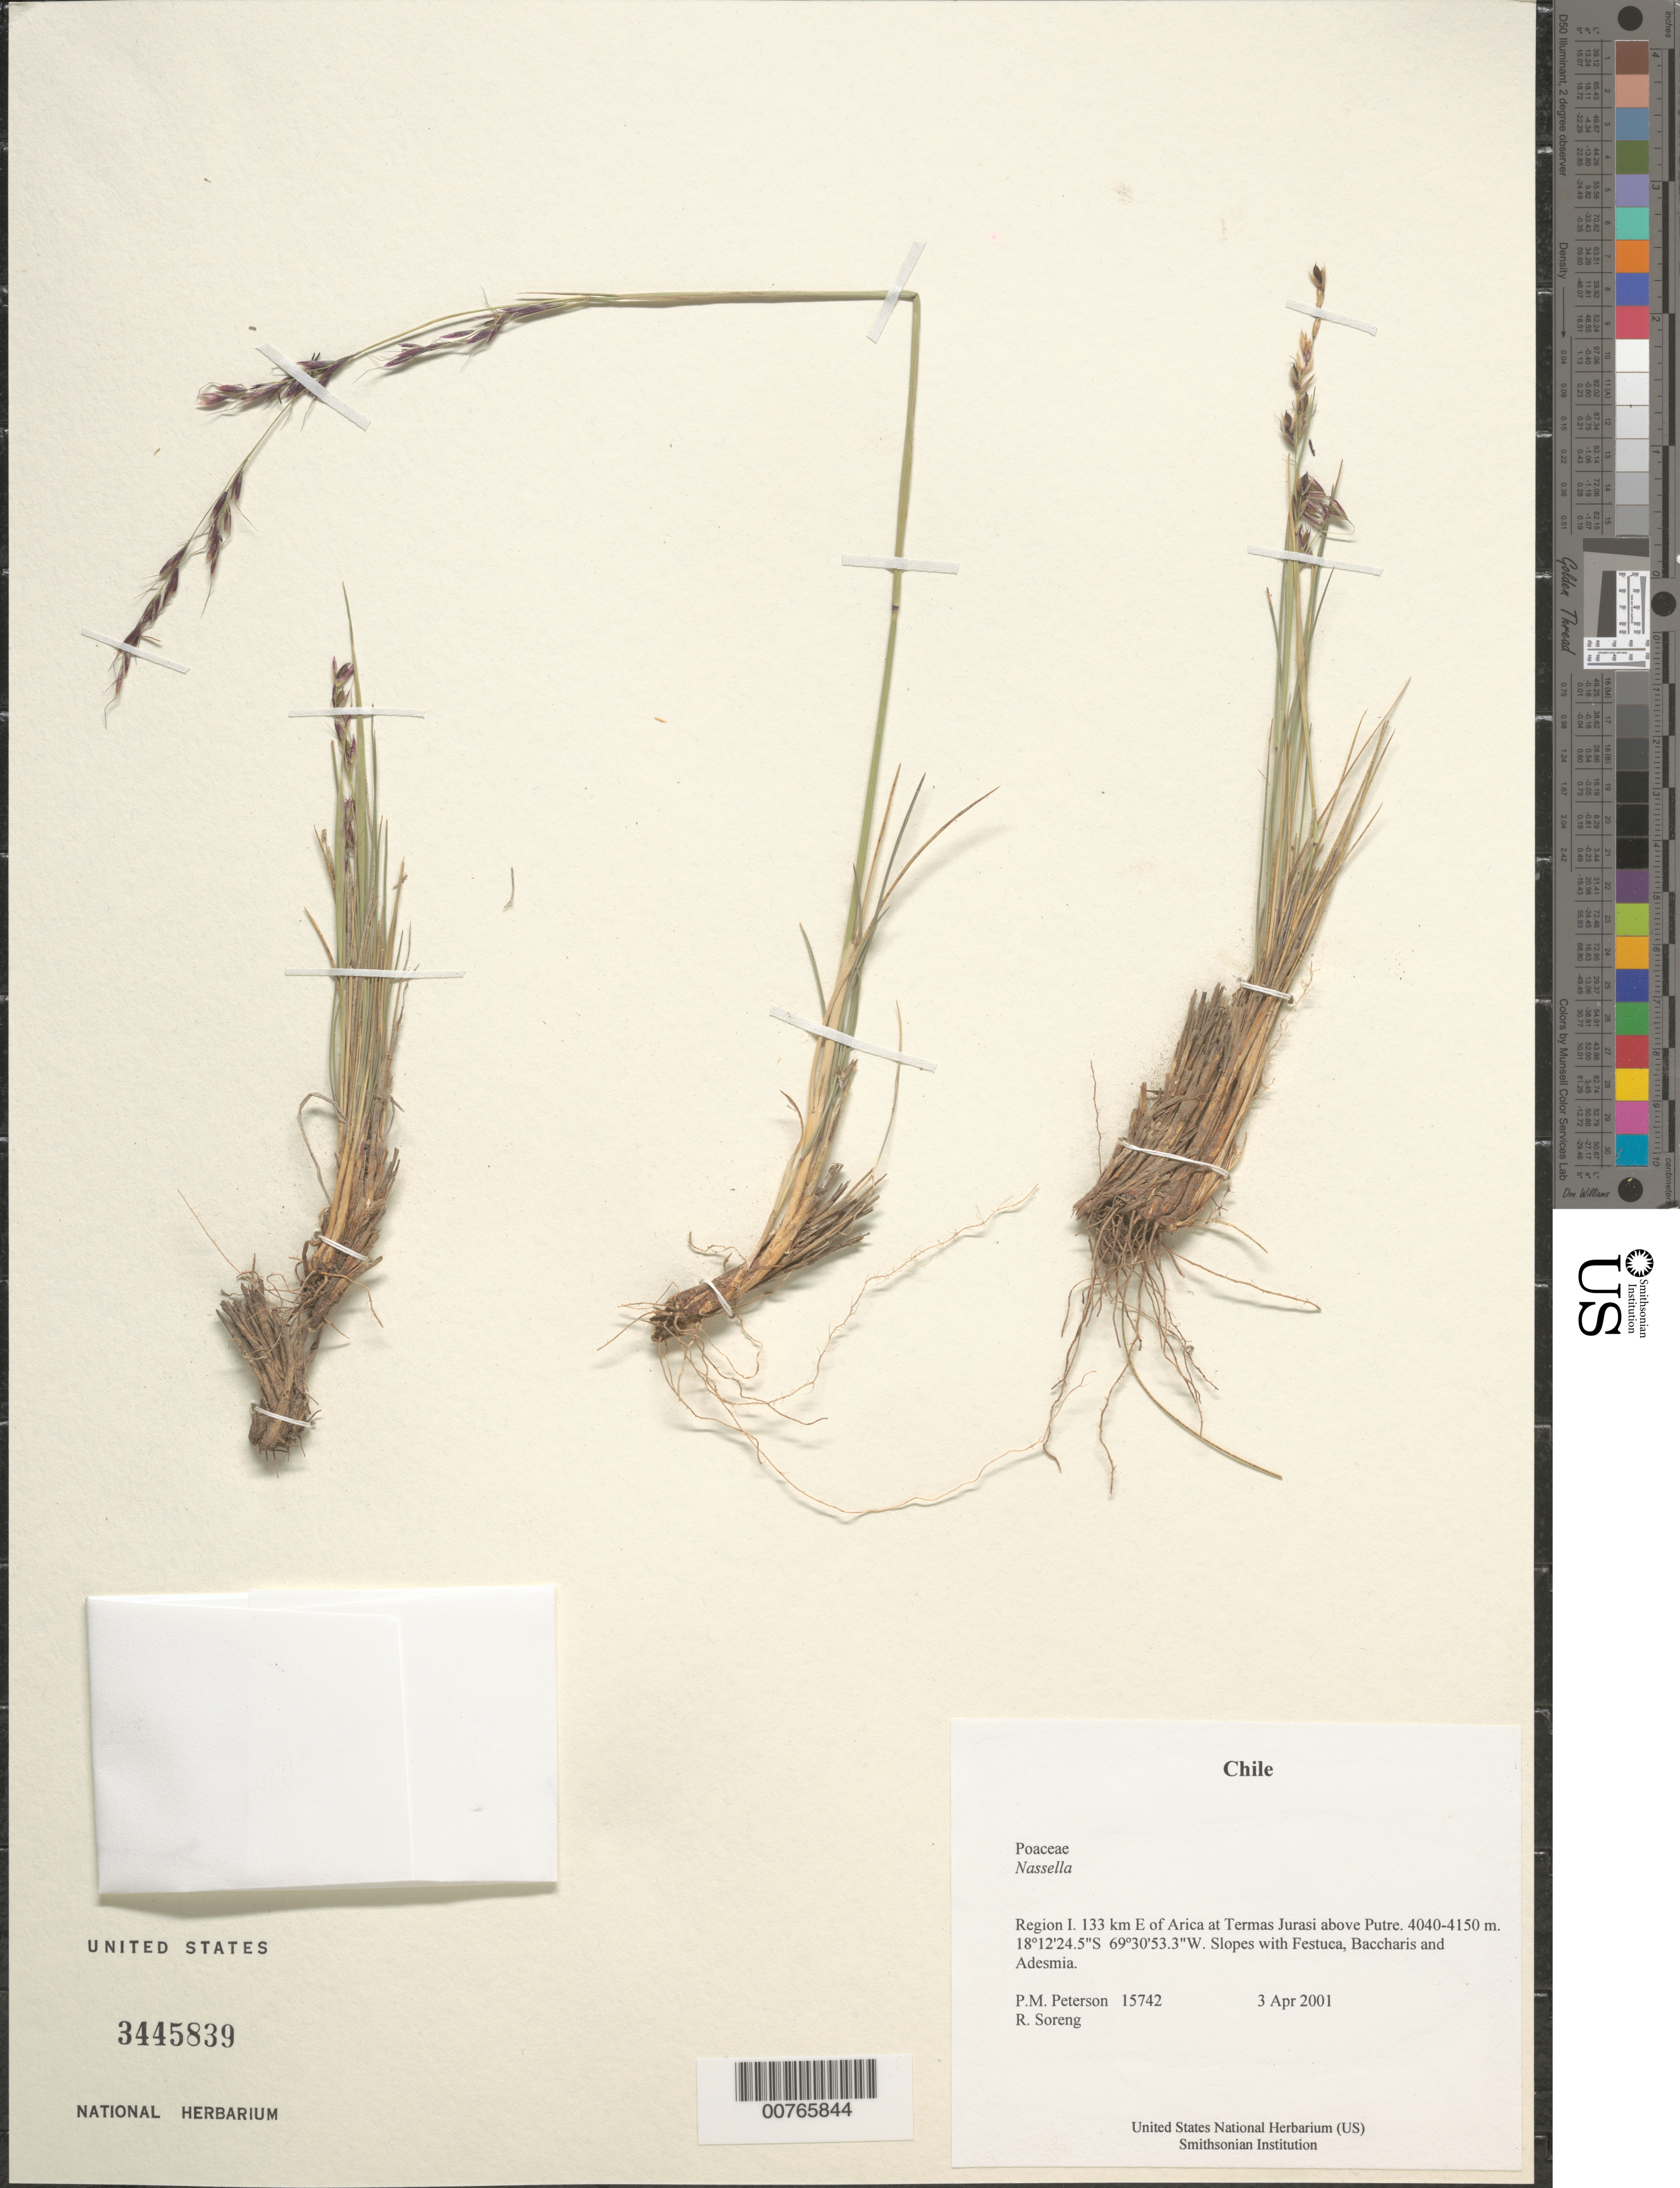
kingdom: Plantae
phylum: Tracheophyta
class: Liliopsida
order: Poales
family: Poaceae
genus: Nassella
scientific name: Nassella sp.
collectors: P. M. Peterson & R. J. Soreng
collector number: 15742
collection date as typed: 03 Apr 2001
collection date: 2001-04-03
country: Chile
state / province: Tarapacá (I)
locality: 133 km E of Arica at Termas Jurasi above Putre.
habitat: Slopes with Festuca, Baccharis and Adesmia.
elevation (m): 4040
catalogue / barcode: US 3445839